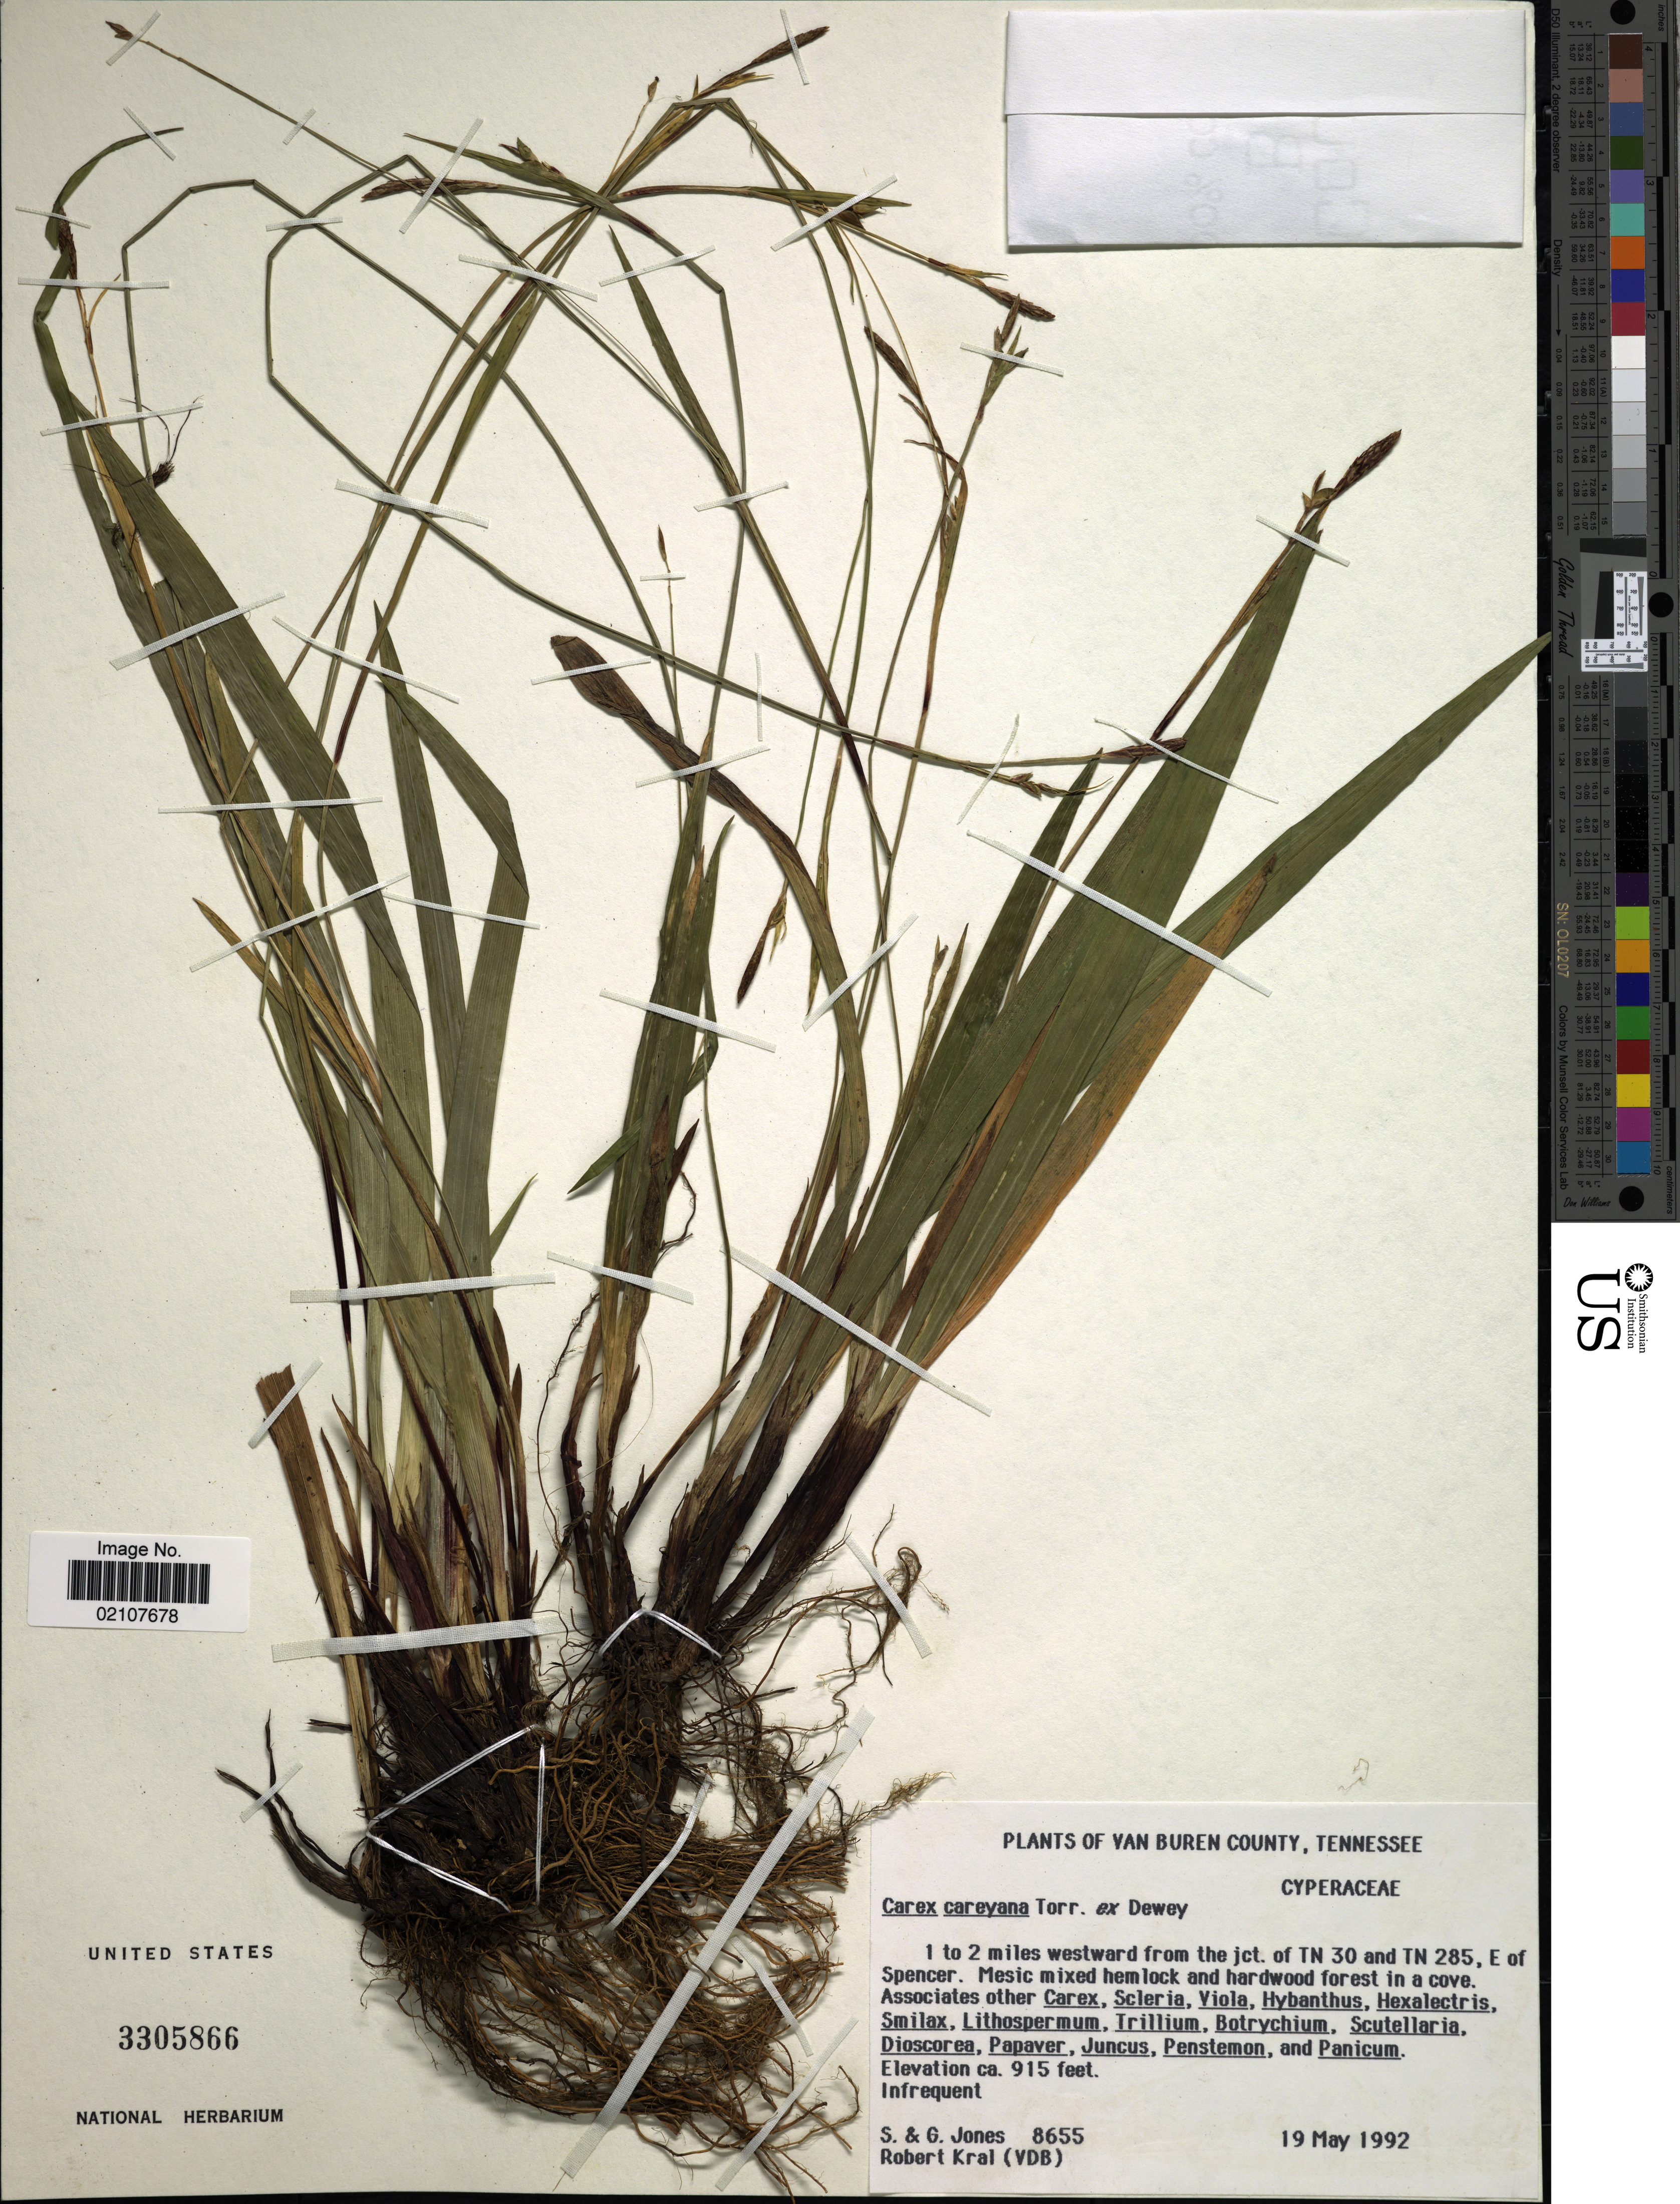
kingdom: Plantae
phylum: Tracheophyta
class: Liliopsida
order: Poales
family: Cyperaceae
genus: Carex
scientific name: Carex careyana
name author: Torr. ex Dewey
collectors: S. Jones, G. Jones & R. Kral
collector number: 8655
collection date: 1992-05-19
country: United States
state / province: Tennessee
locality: Van Buren County, Tennessee, 1 to 2 miles westward from the jct. of TN 30 and TN 285, E of Spencer.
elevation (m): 279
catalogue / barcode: US 3305866